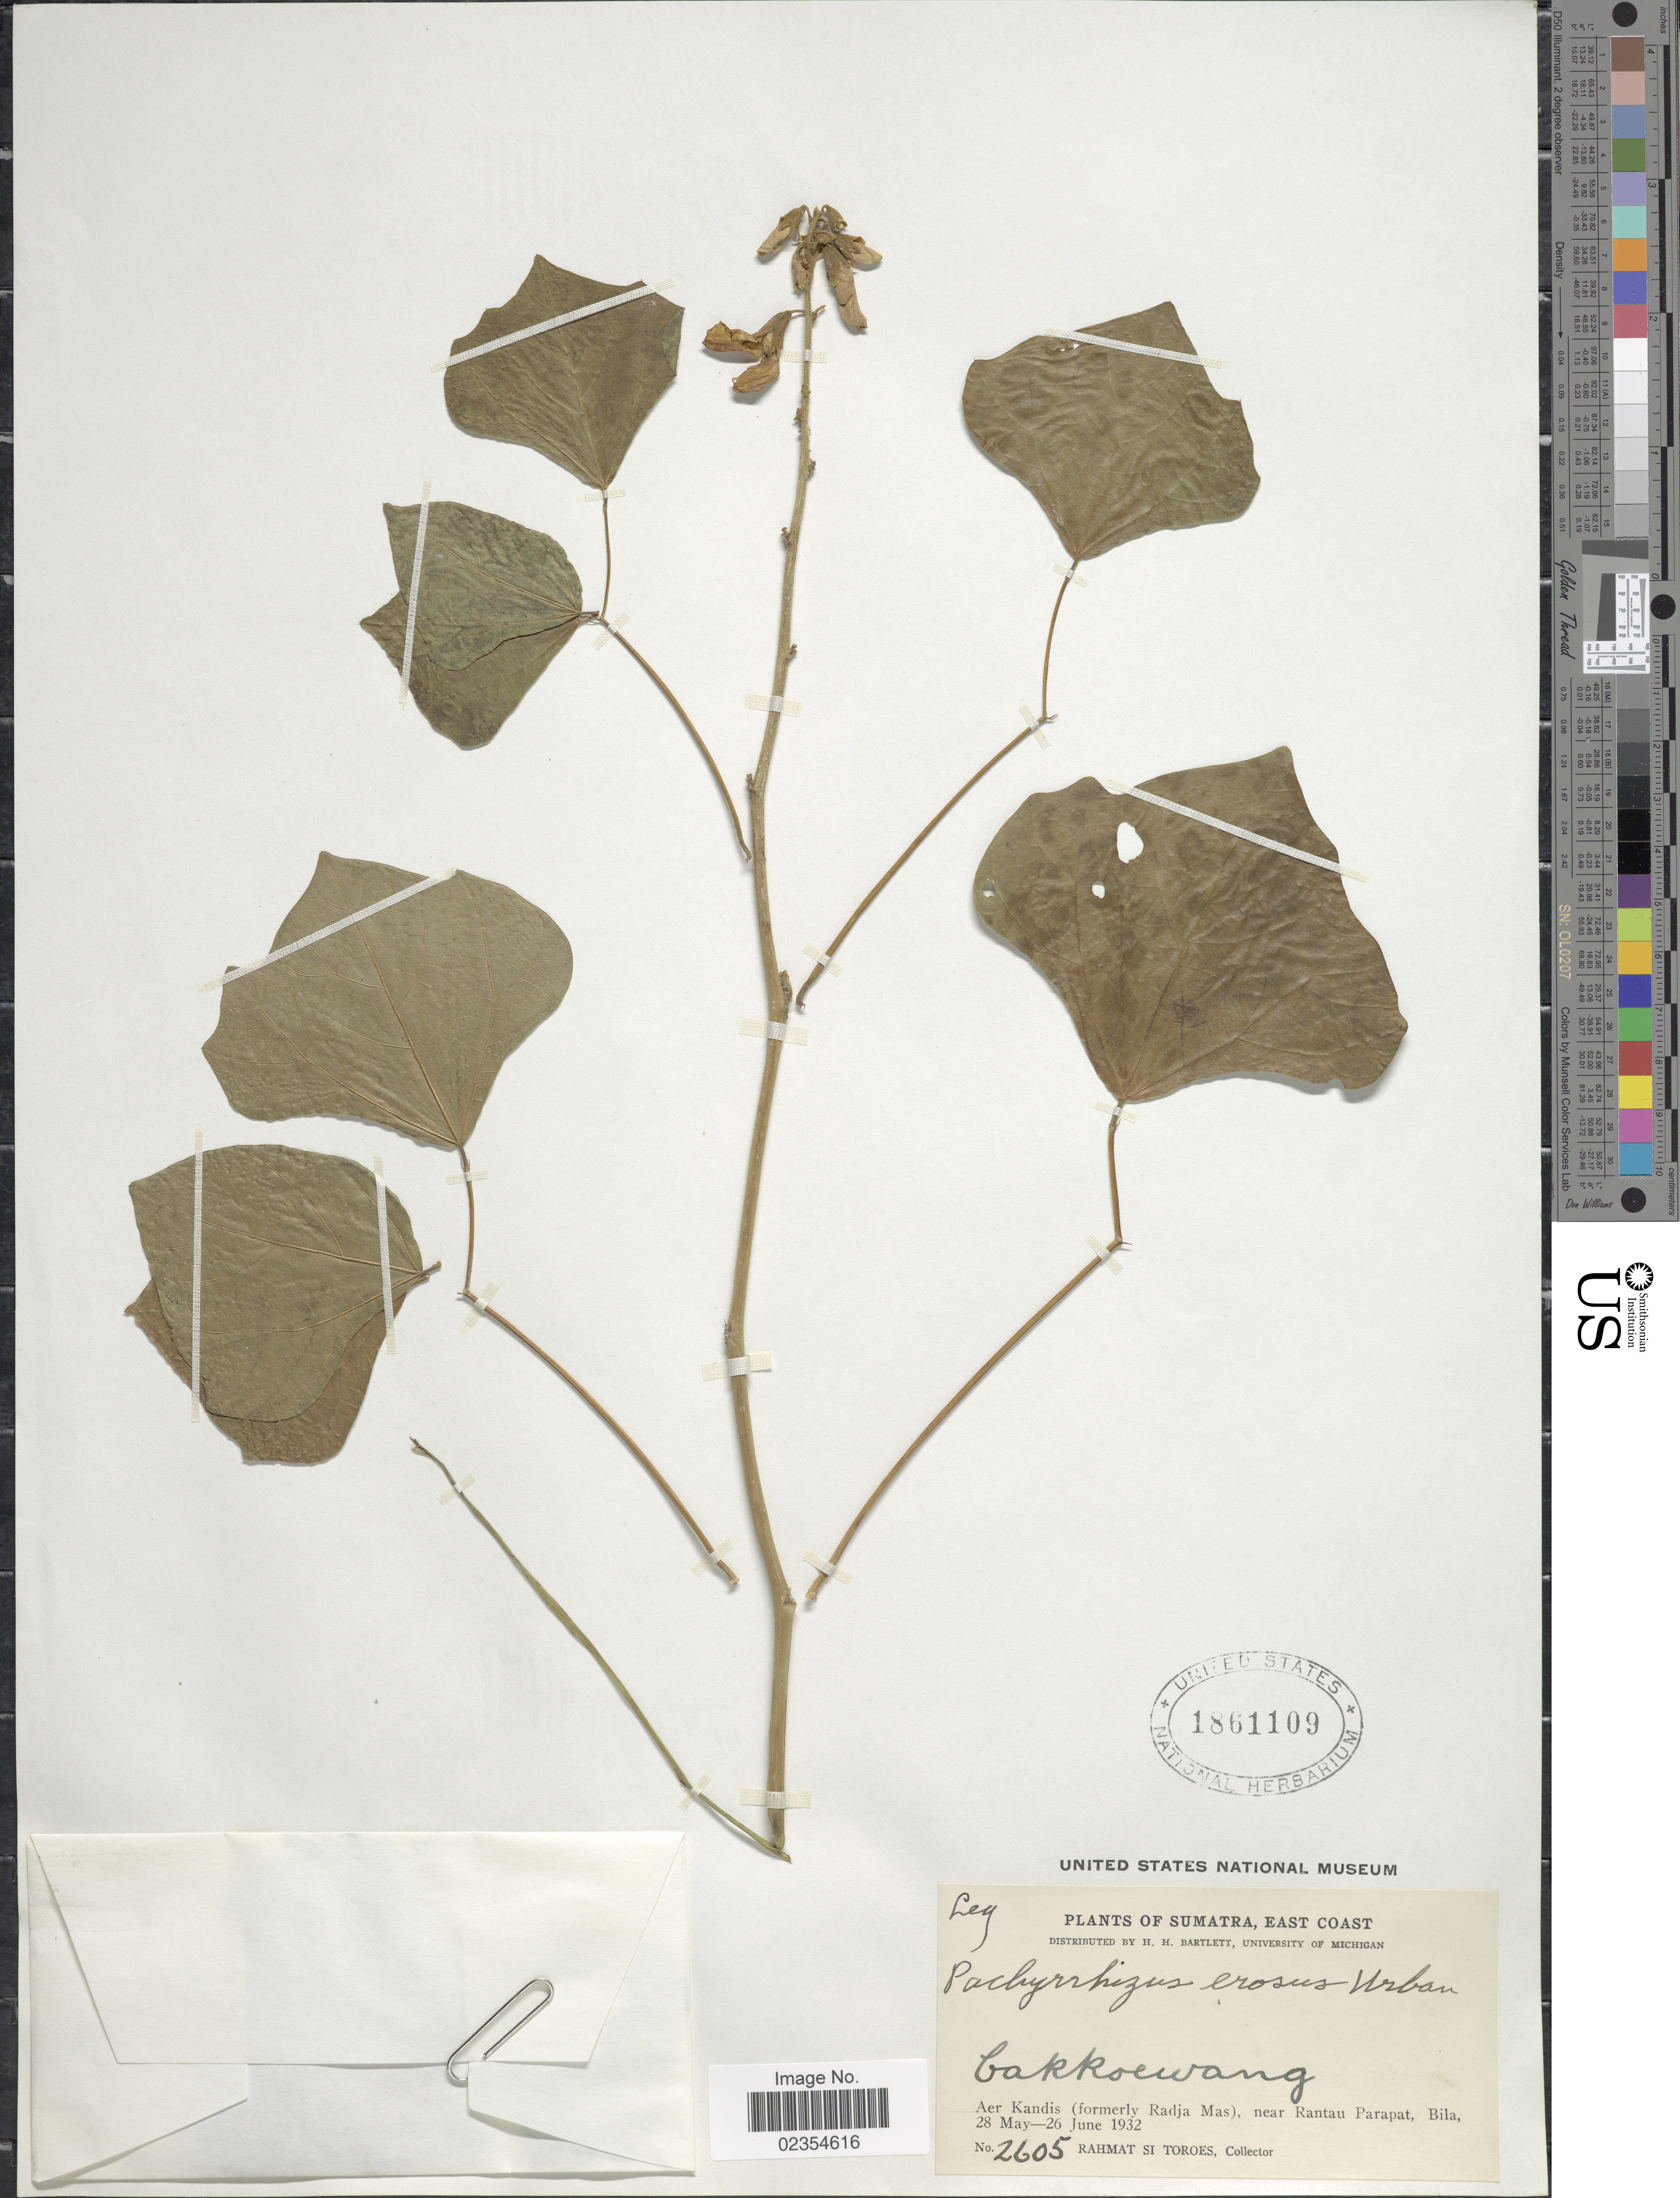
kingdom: Plantae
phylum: Tracheophyta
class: Magnoliopsida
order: Fabales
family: Fabaceae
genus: Pachyrhizus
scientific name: Pachyrhizus erosus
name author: (L.) Urb.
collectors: Rahmat Si Boeea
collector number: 2605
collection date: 1932-05-28/1932-06-26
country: Indonesia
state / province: Sumatra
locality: East Coast, Aer Kandis (formerly Radja Mas), near Rantau Parapat, Bila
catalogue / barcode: US 1861109